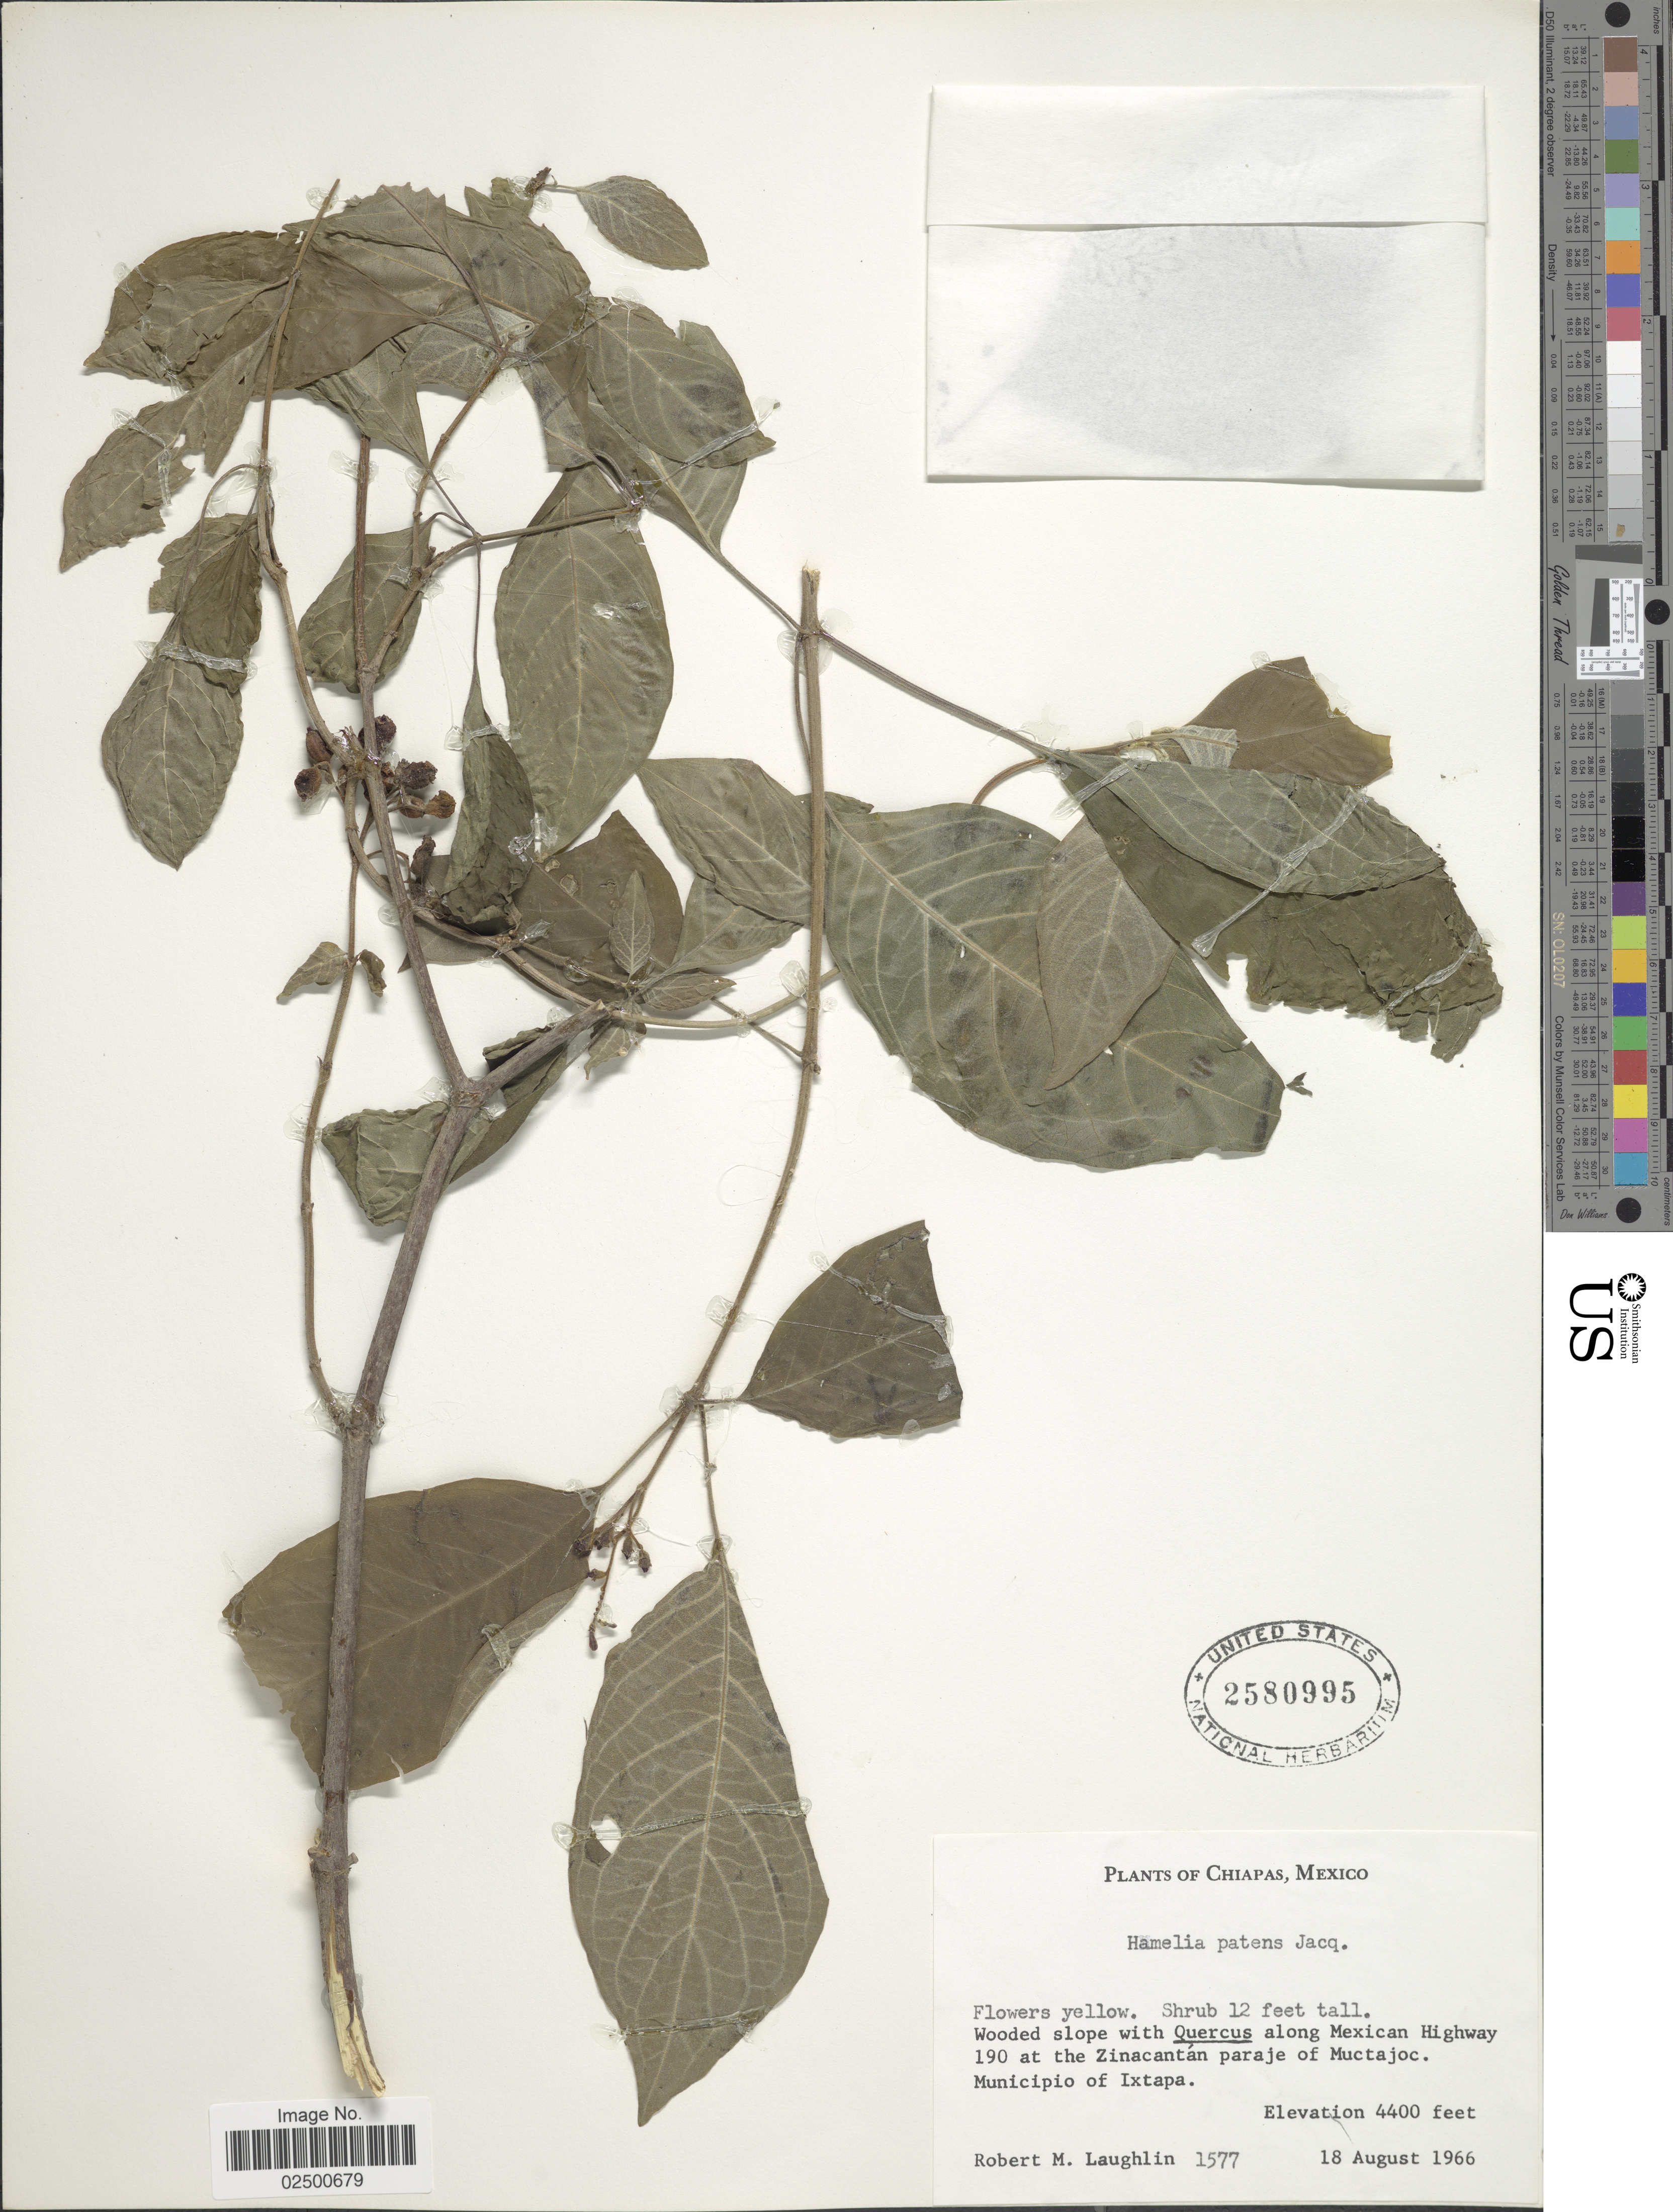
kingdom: Plantae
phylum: Tracheophyta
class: Magnoliopsida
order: Gentianales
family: Rubiaceae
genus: Hamelia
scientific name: Hamelia patens var. patens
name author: Jacq.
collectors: R. M. Laughlin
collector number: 1577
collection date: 1866-08-18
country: Mexico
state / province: Chiapas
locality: Along Mexican Highway 190 at the Zinacantan paraje of Muctajoc. Municipio of Ixtapa.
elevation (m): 1341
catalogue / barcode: US 2580995